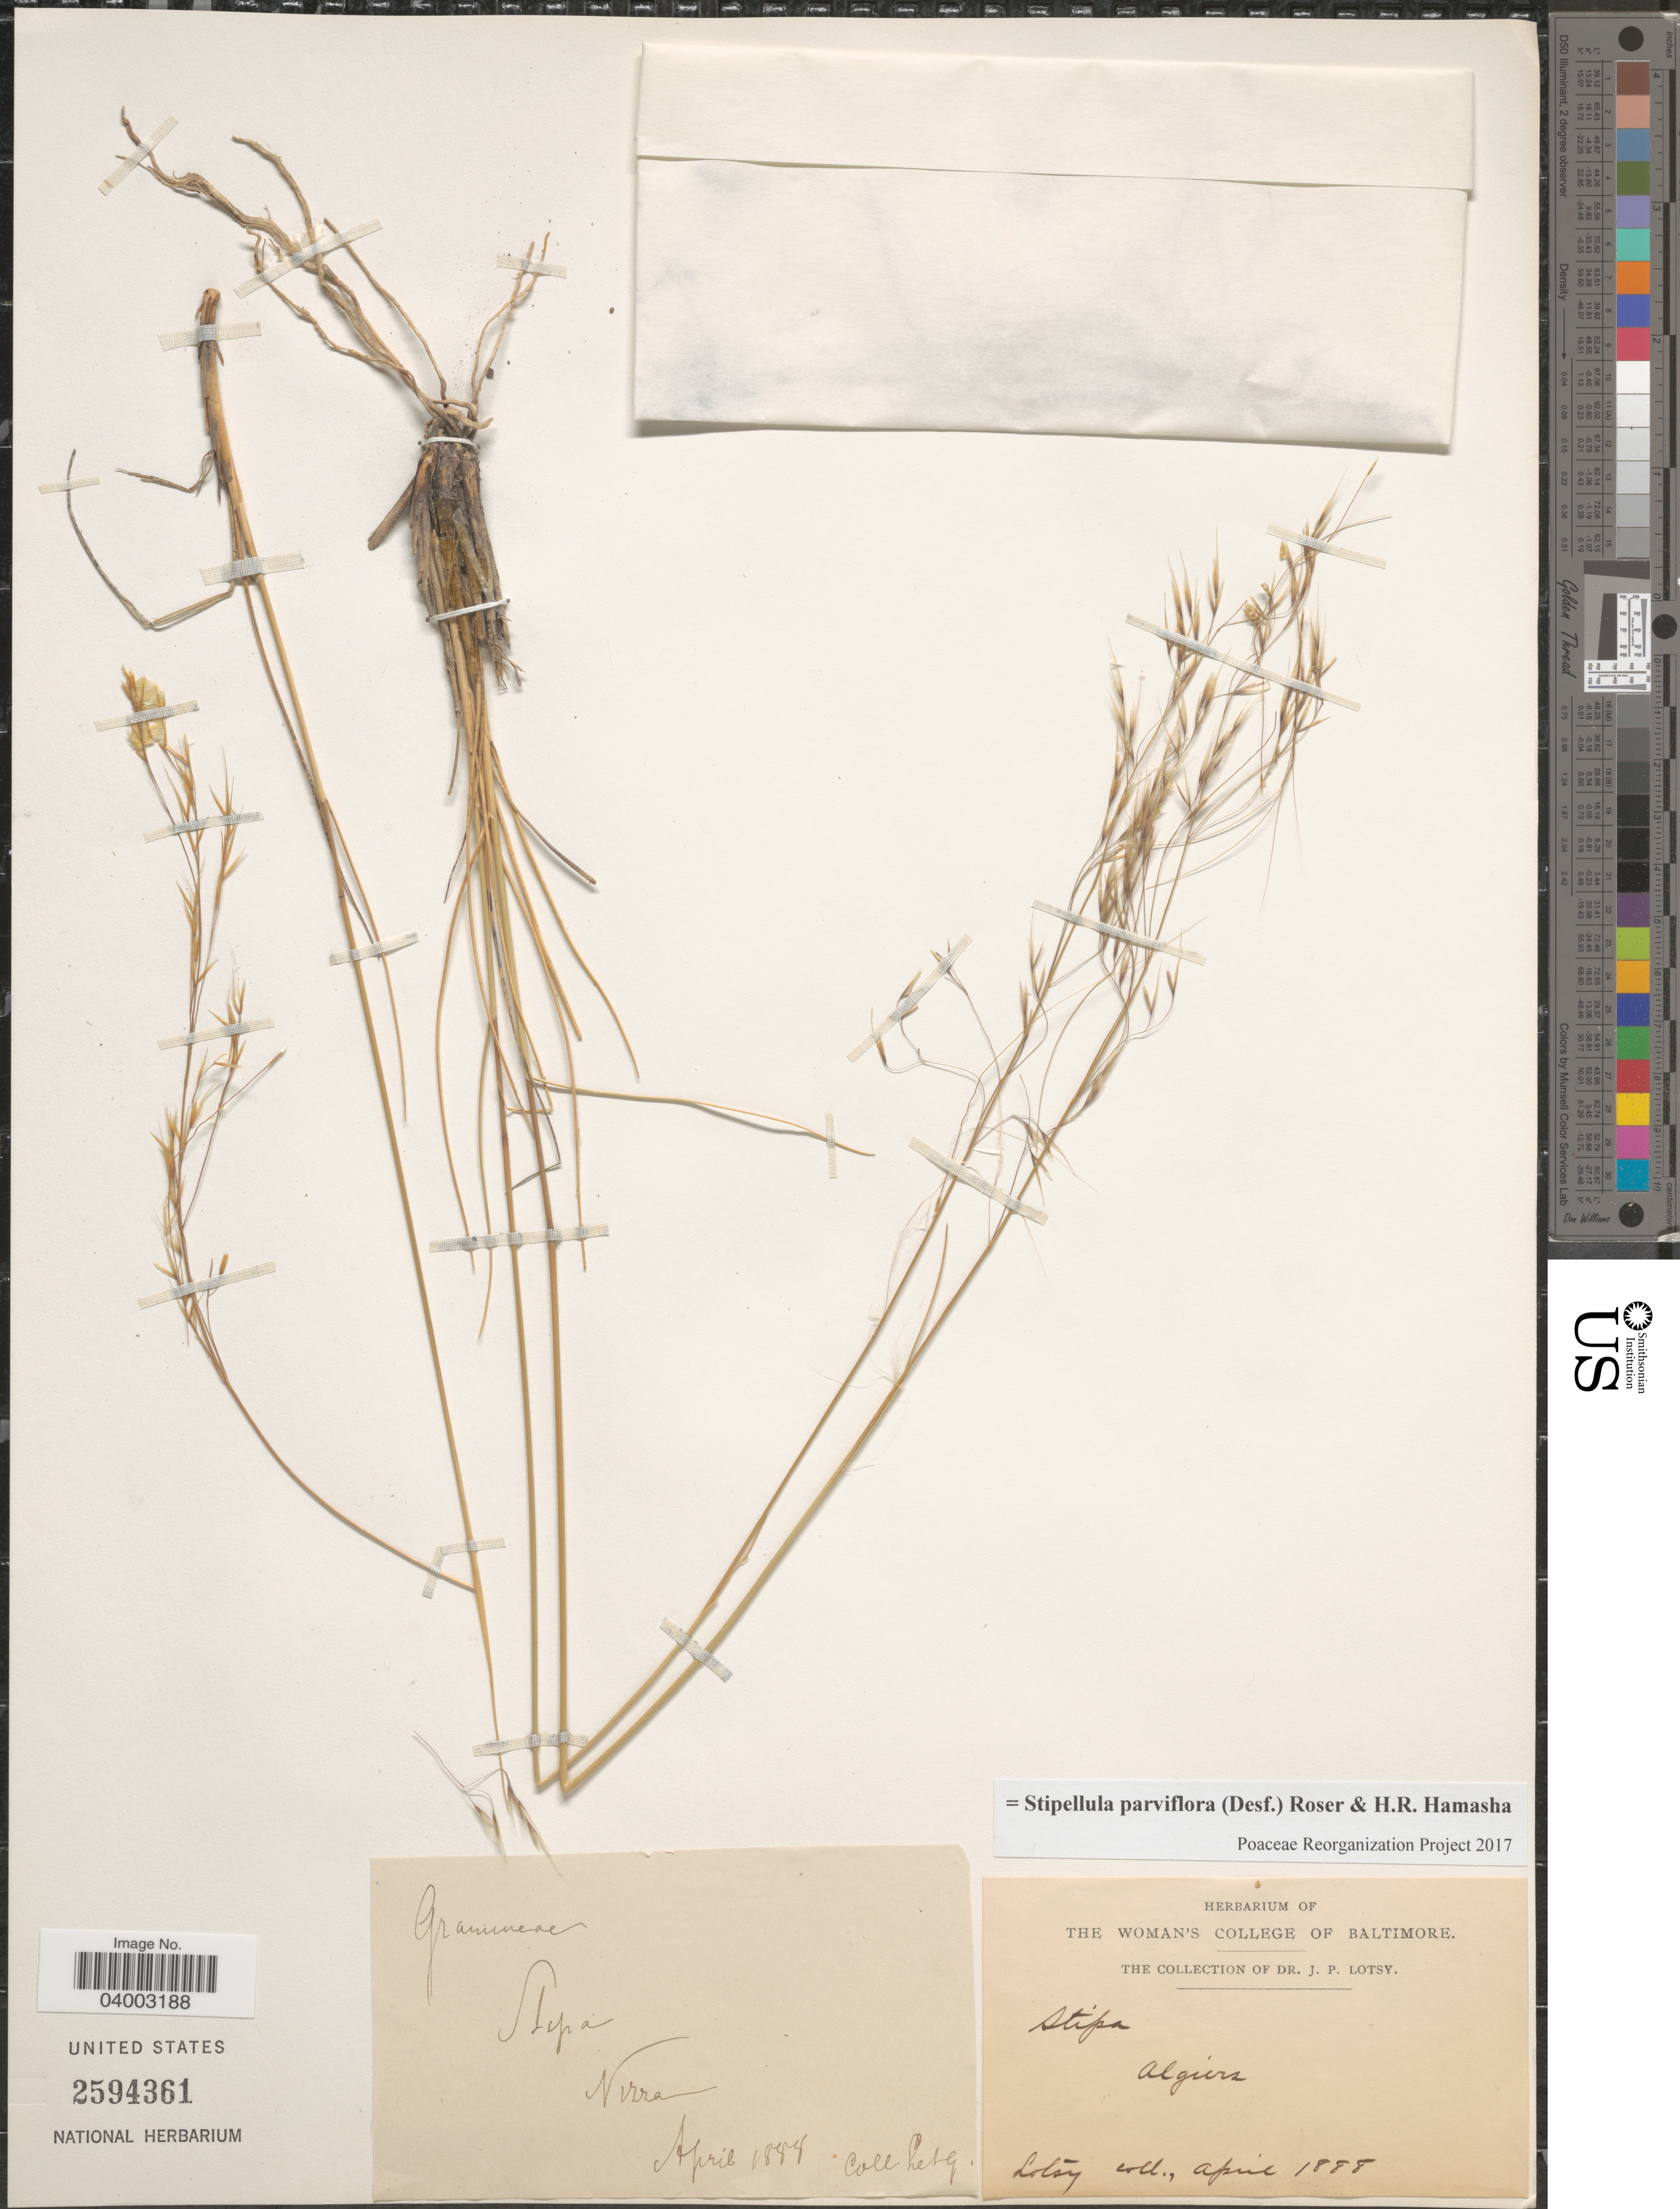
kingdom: Plantae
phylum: Tracheophyta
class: Liliopsida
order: Poales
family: Poaceae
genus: Stipellula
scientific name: Stipellula parviflora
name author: (Desf.) Röser & H. R. Hamasha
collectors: J. Lotsy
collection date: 1888-04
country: Algeria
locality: Algiers. Nizza.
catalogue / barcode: US 2594361